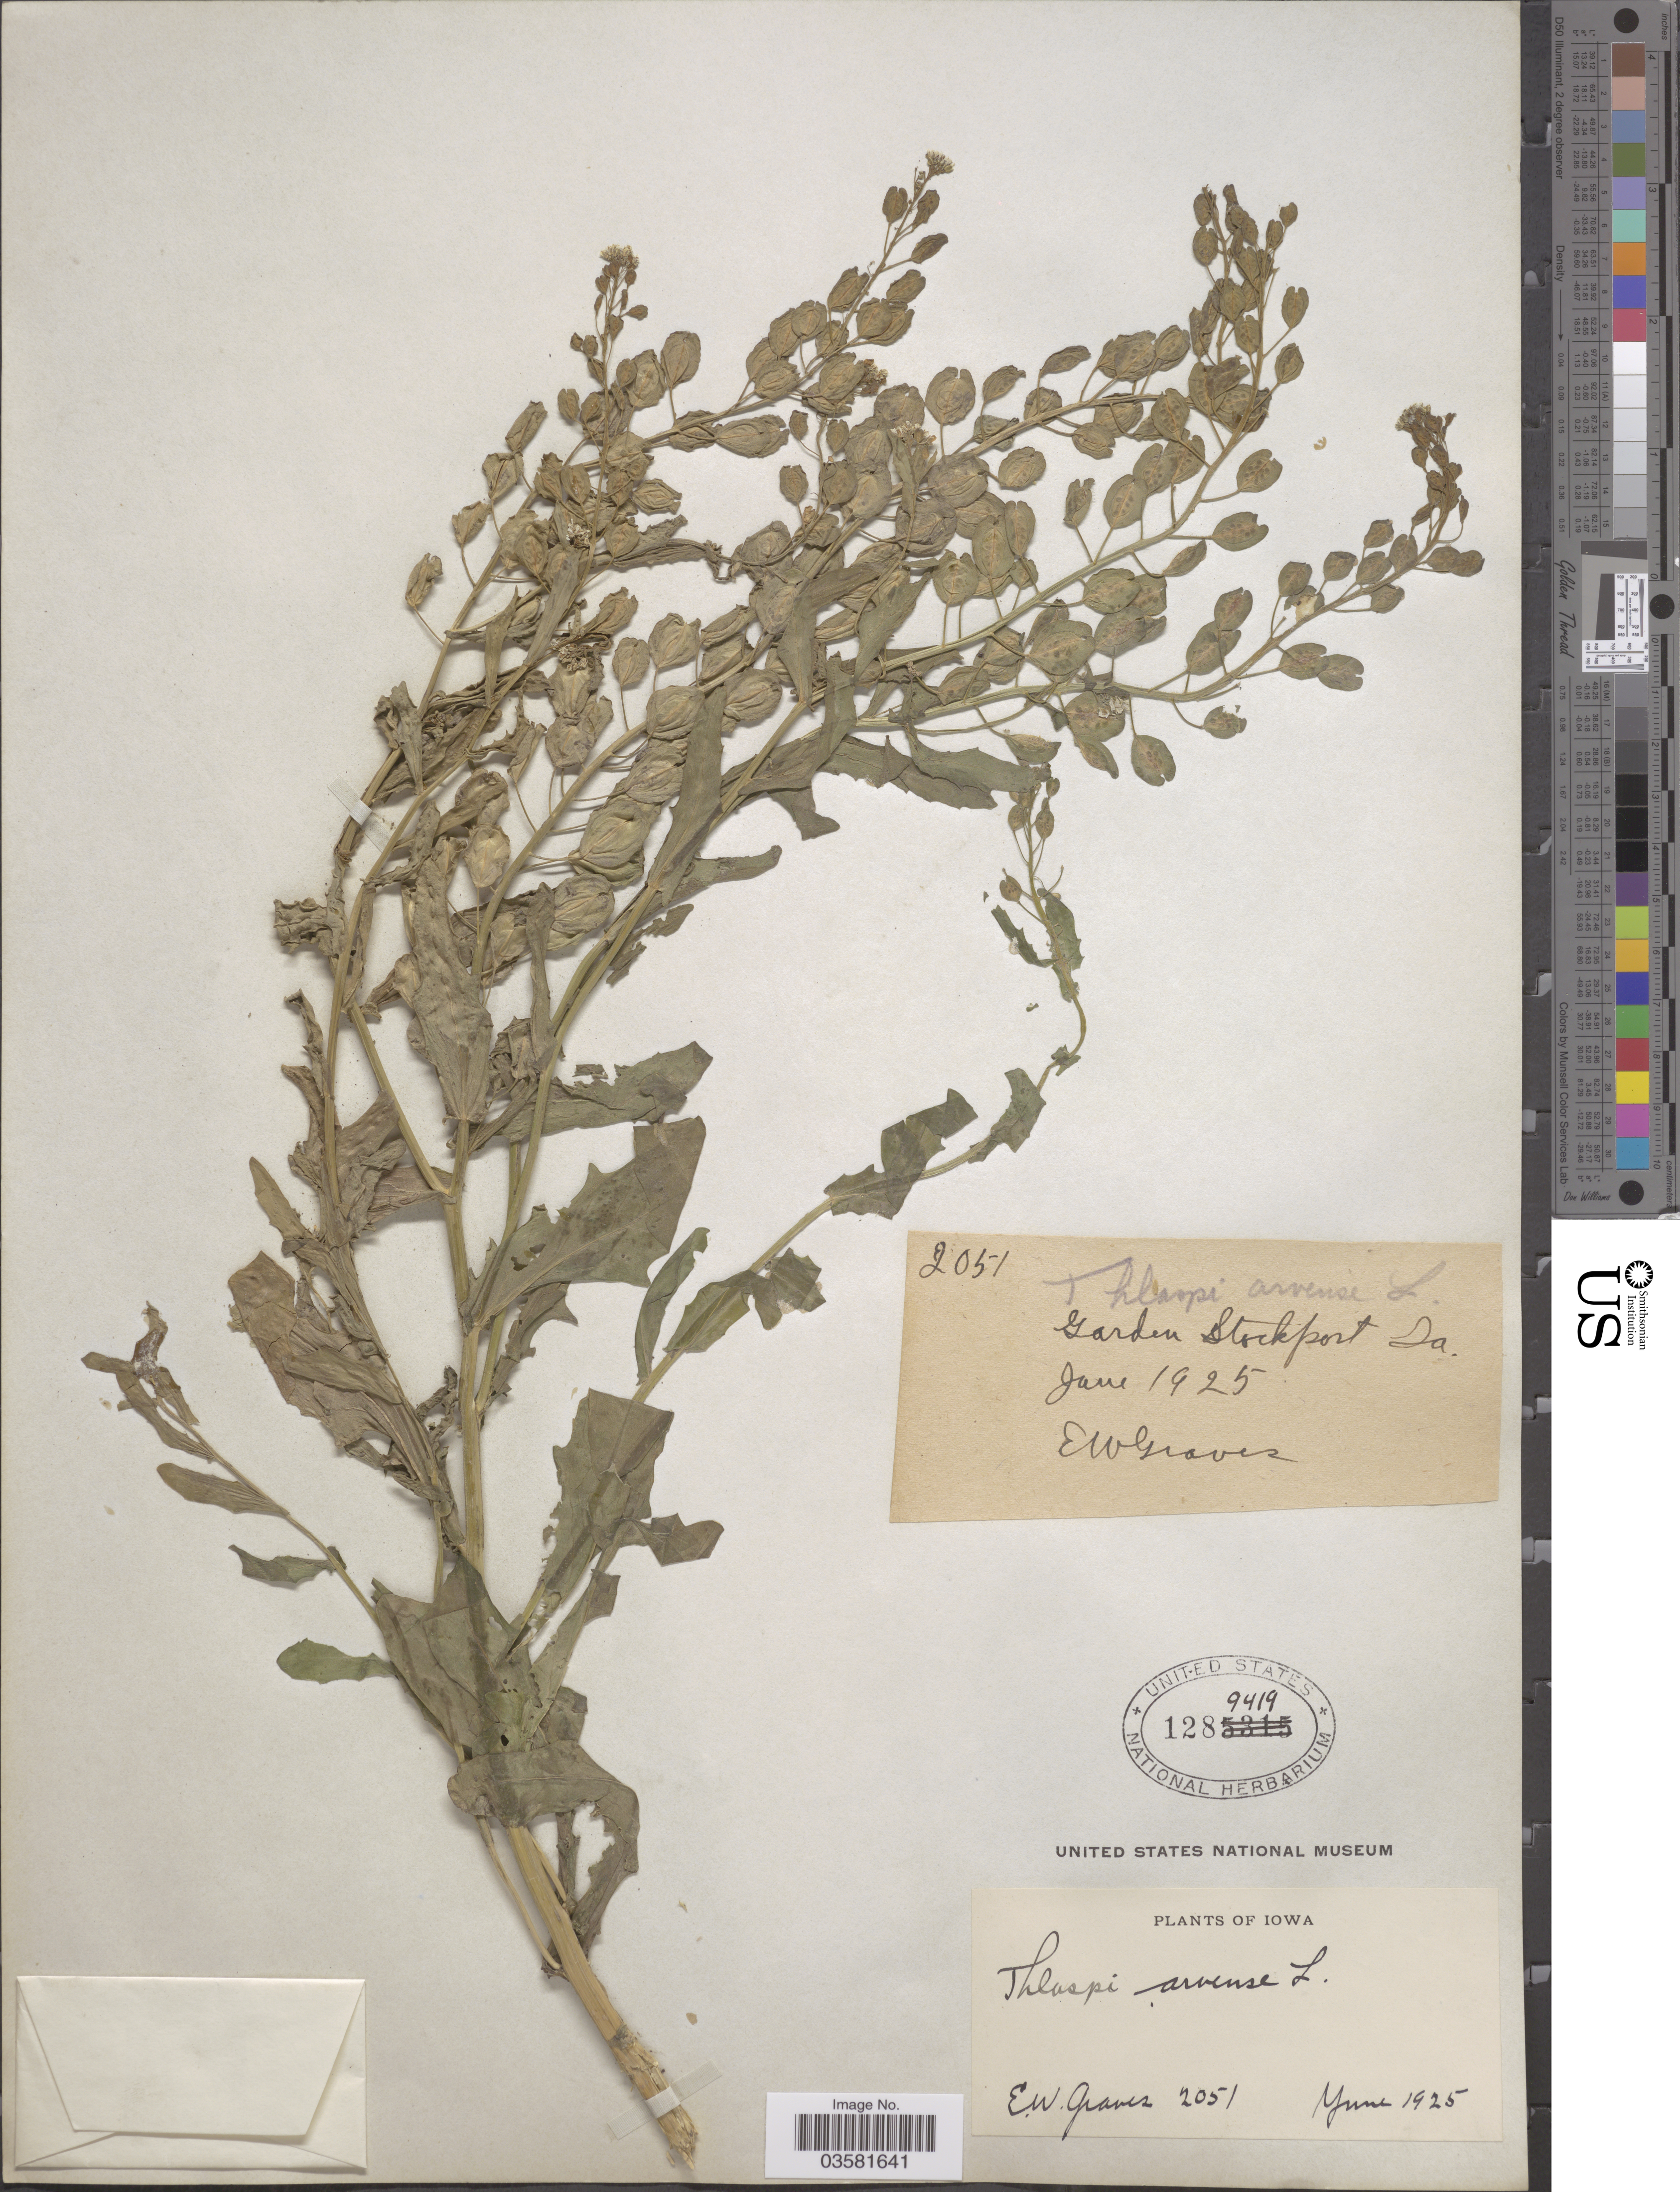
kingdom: Plantae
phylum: Tracheophyta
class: Magnoliopsida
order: Brassicales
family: Brassicaceae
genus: Thlaspi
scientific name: Thlaspi arvense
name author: L.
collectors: E. Groves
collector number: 2051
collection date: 1925-06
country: United States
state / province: Texas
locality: Garden Stockport.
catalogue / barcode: US 1289419